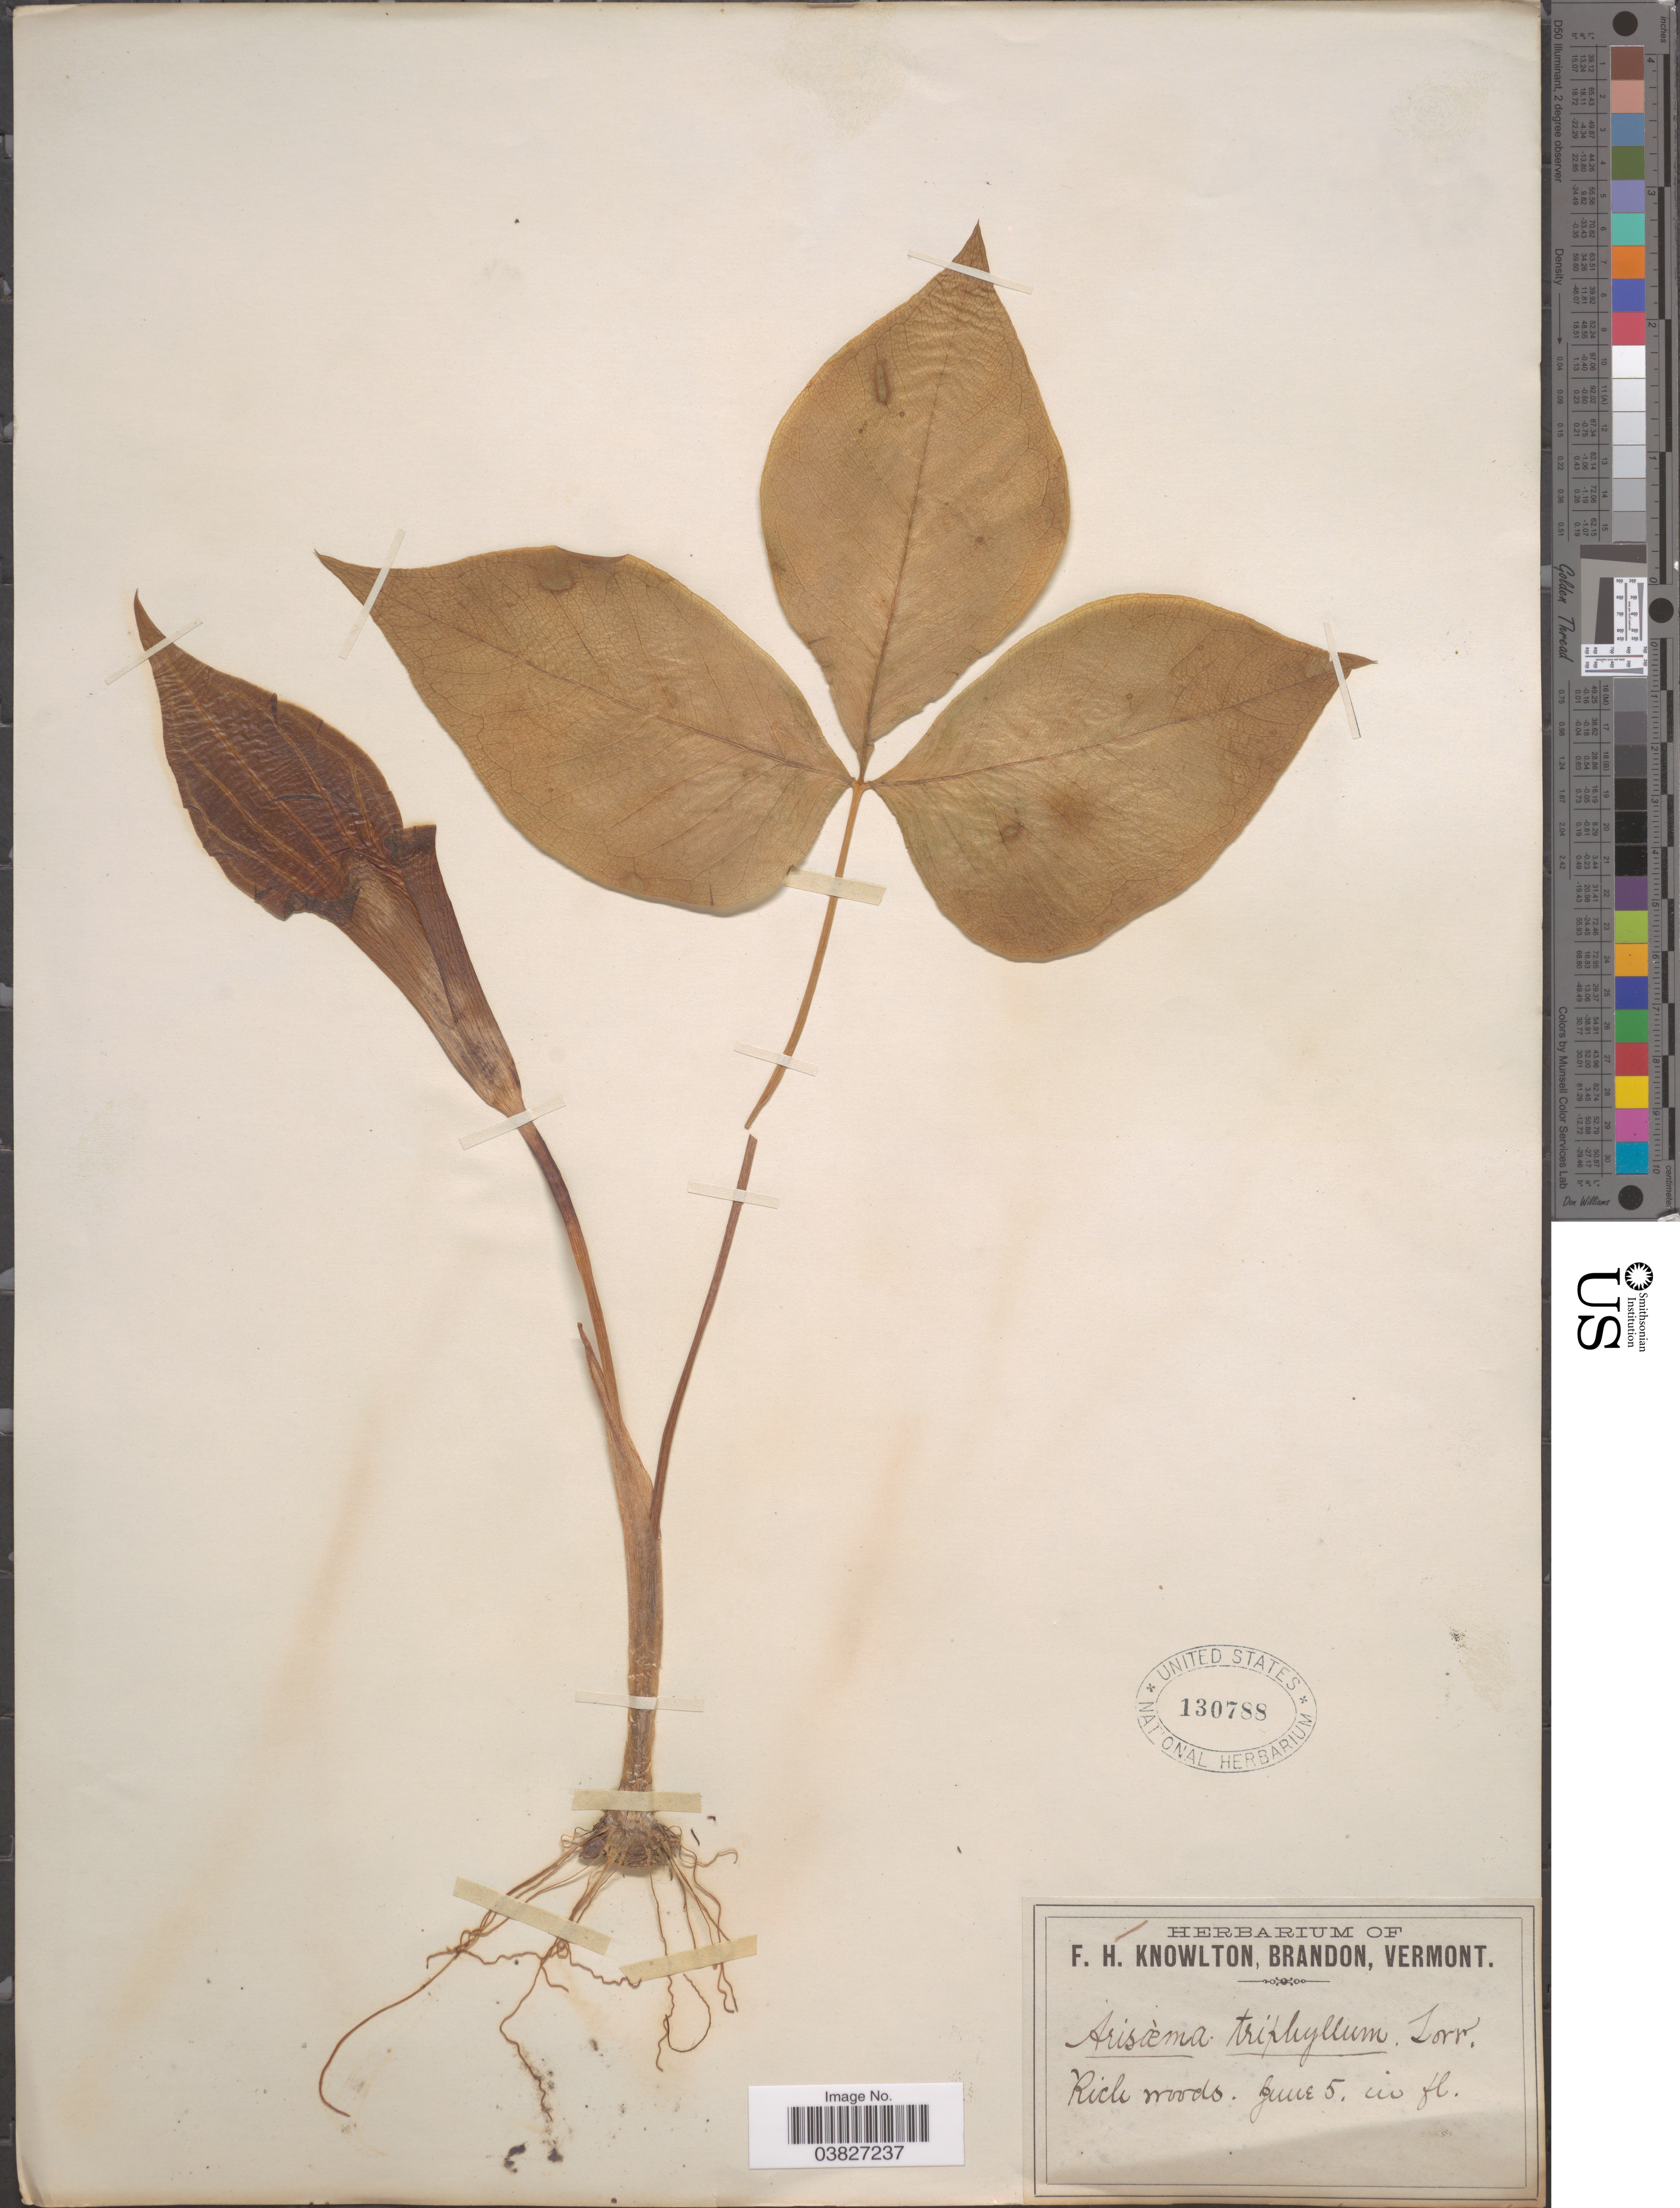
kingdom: Plantae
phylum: Tracheophyta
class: Liliopsida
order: Alismatales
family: Araceae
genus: Arisaema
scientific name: Arisaema triphyllum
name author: (L.) Schott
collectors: ex herb. F.H. Knowlton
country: United States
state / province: Vermont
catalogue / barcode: US 130788